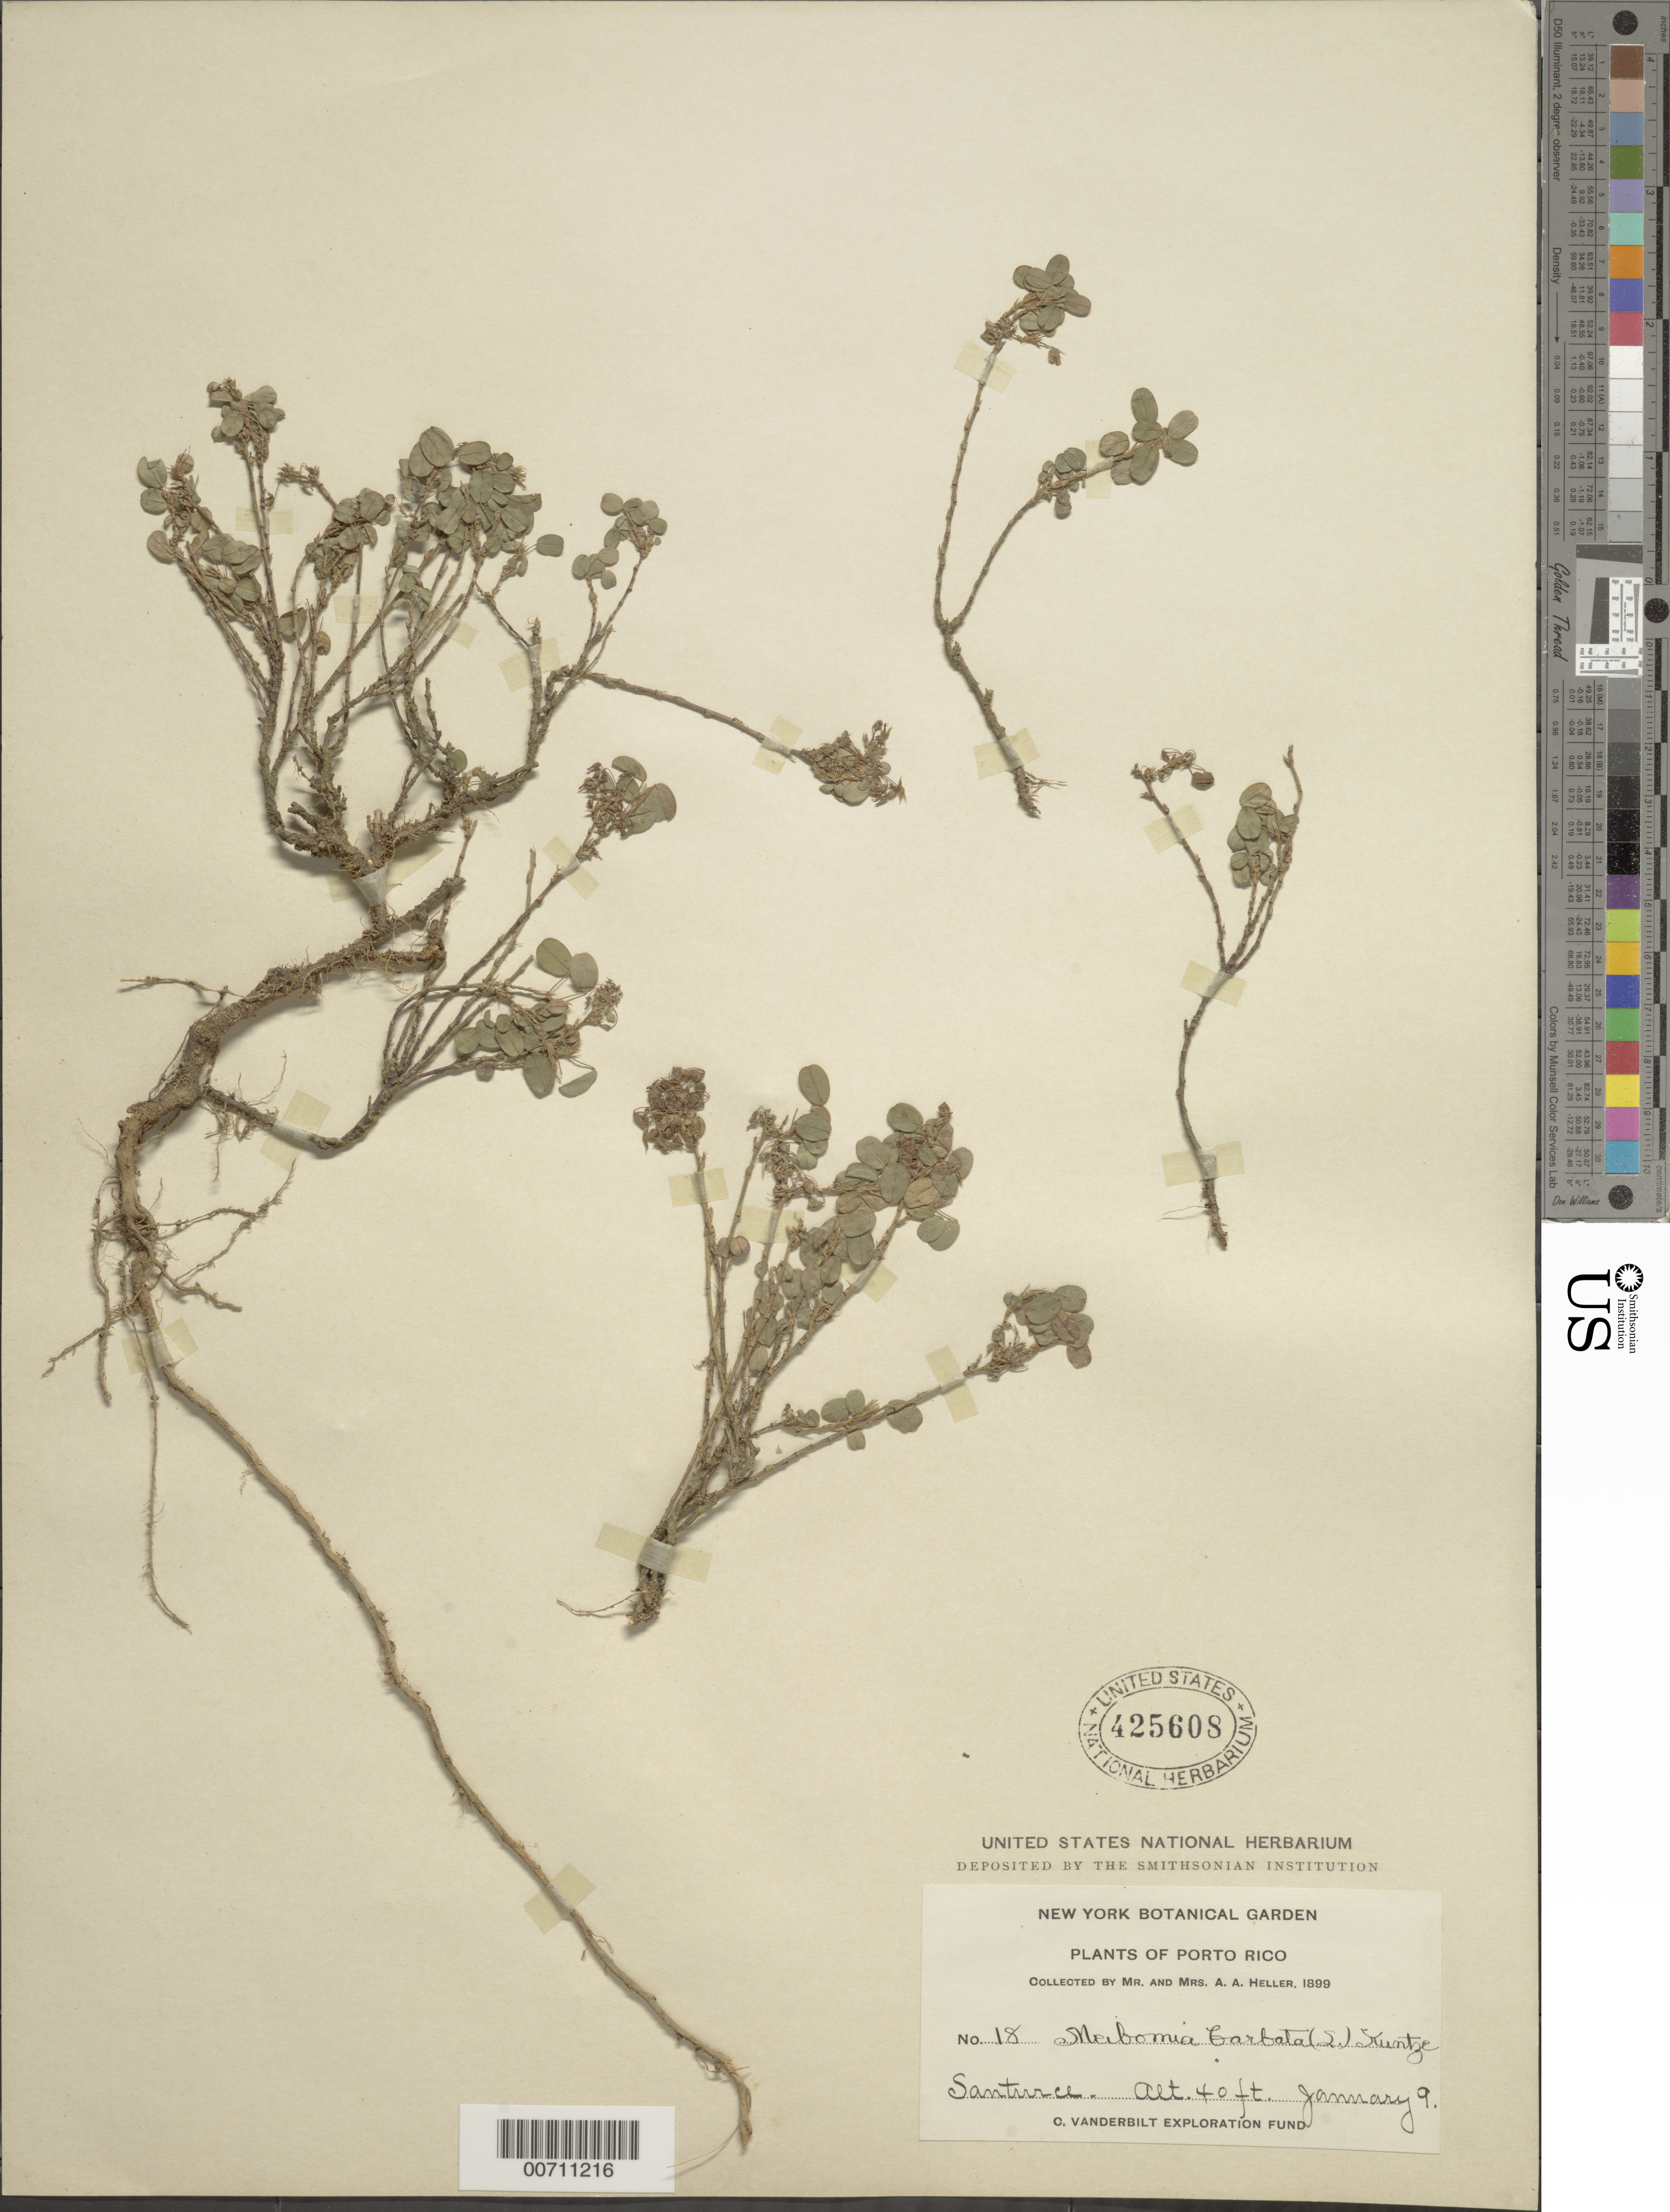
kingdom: Plantae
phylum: Tracheophyta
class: Magnoliopsida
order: Fabales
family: Fabaceae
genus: Grona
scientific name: Grona barbata var. barbata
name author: (L.) H. Ohashi & K. Ohashi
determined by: Strong, Mark T., (BOT), Smithsonian Institution - National Museum of Natural History (UNITED STATES)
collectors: A. A. Heller & -- Heller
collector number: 18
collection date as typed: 09 Jan 1899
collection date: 1899-01-09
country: Puerto Rico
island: Greater Antilles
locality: Santurce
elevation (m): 12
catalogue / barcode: US 425608